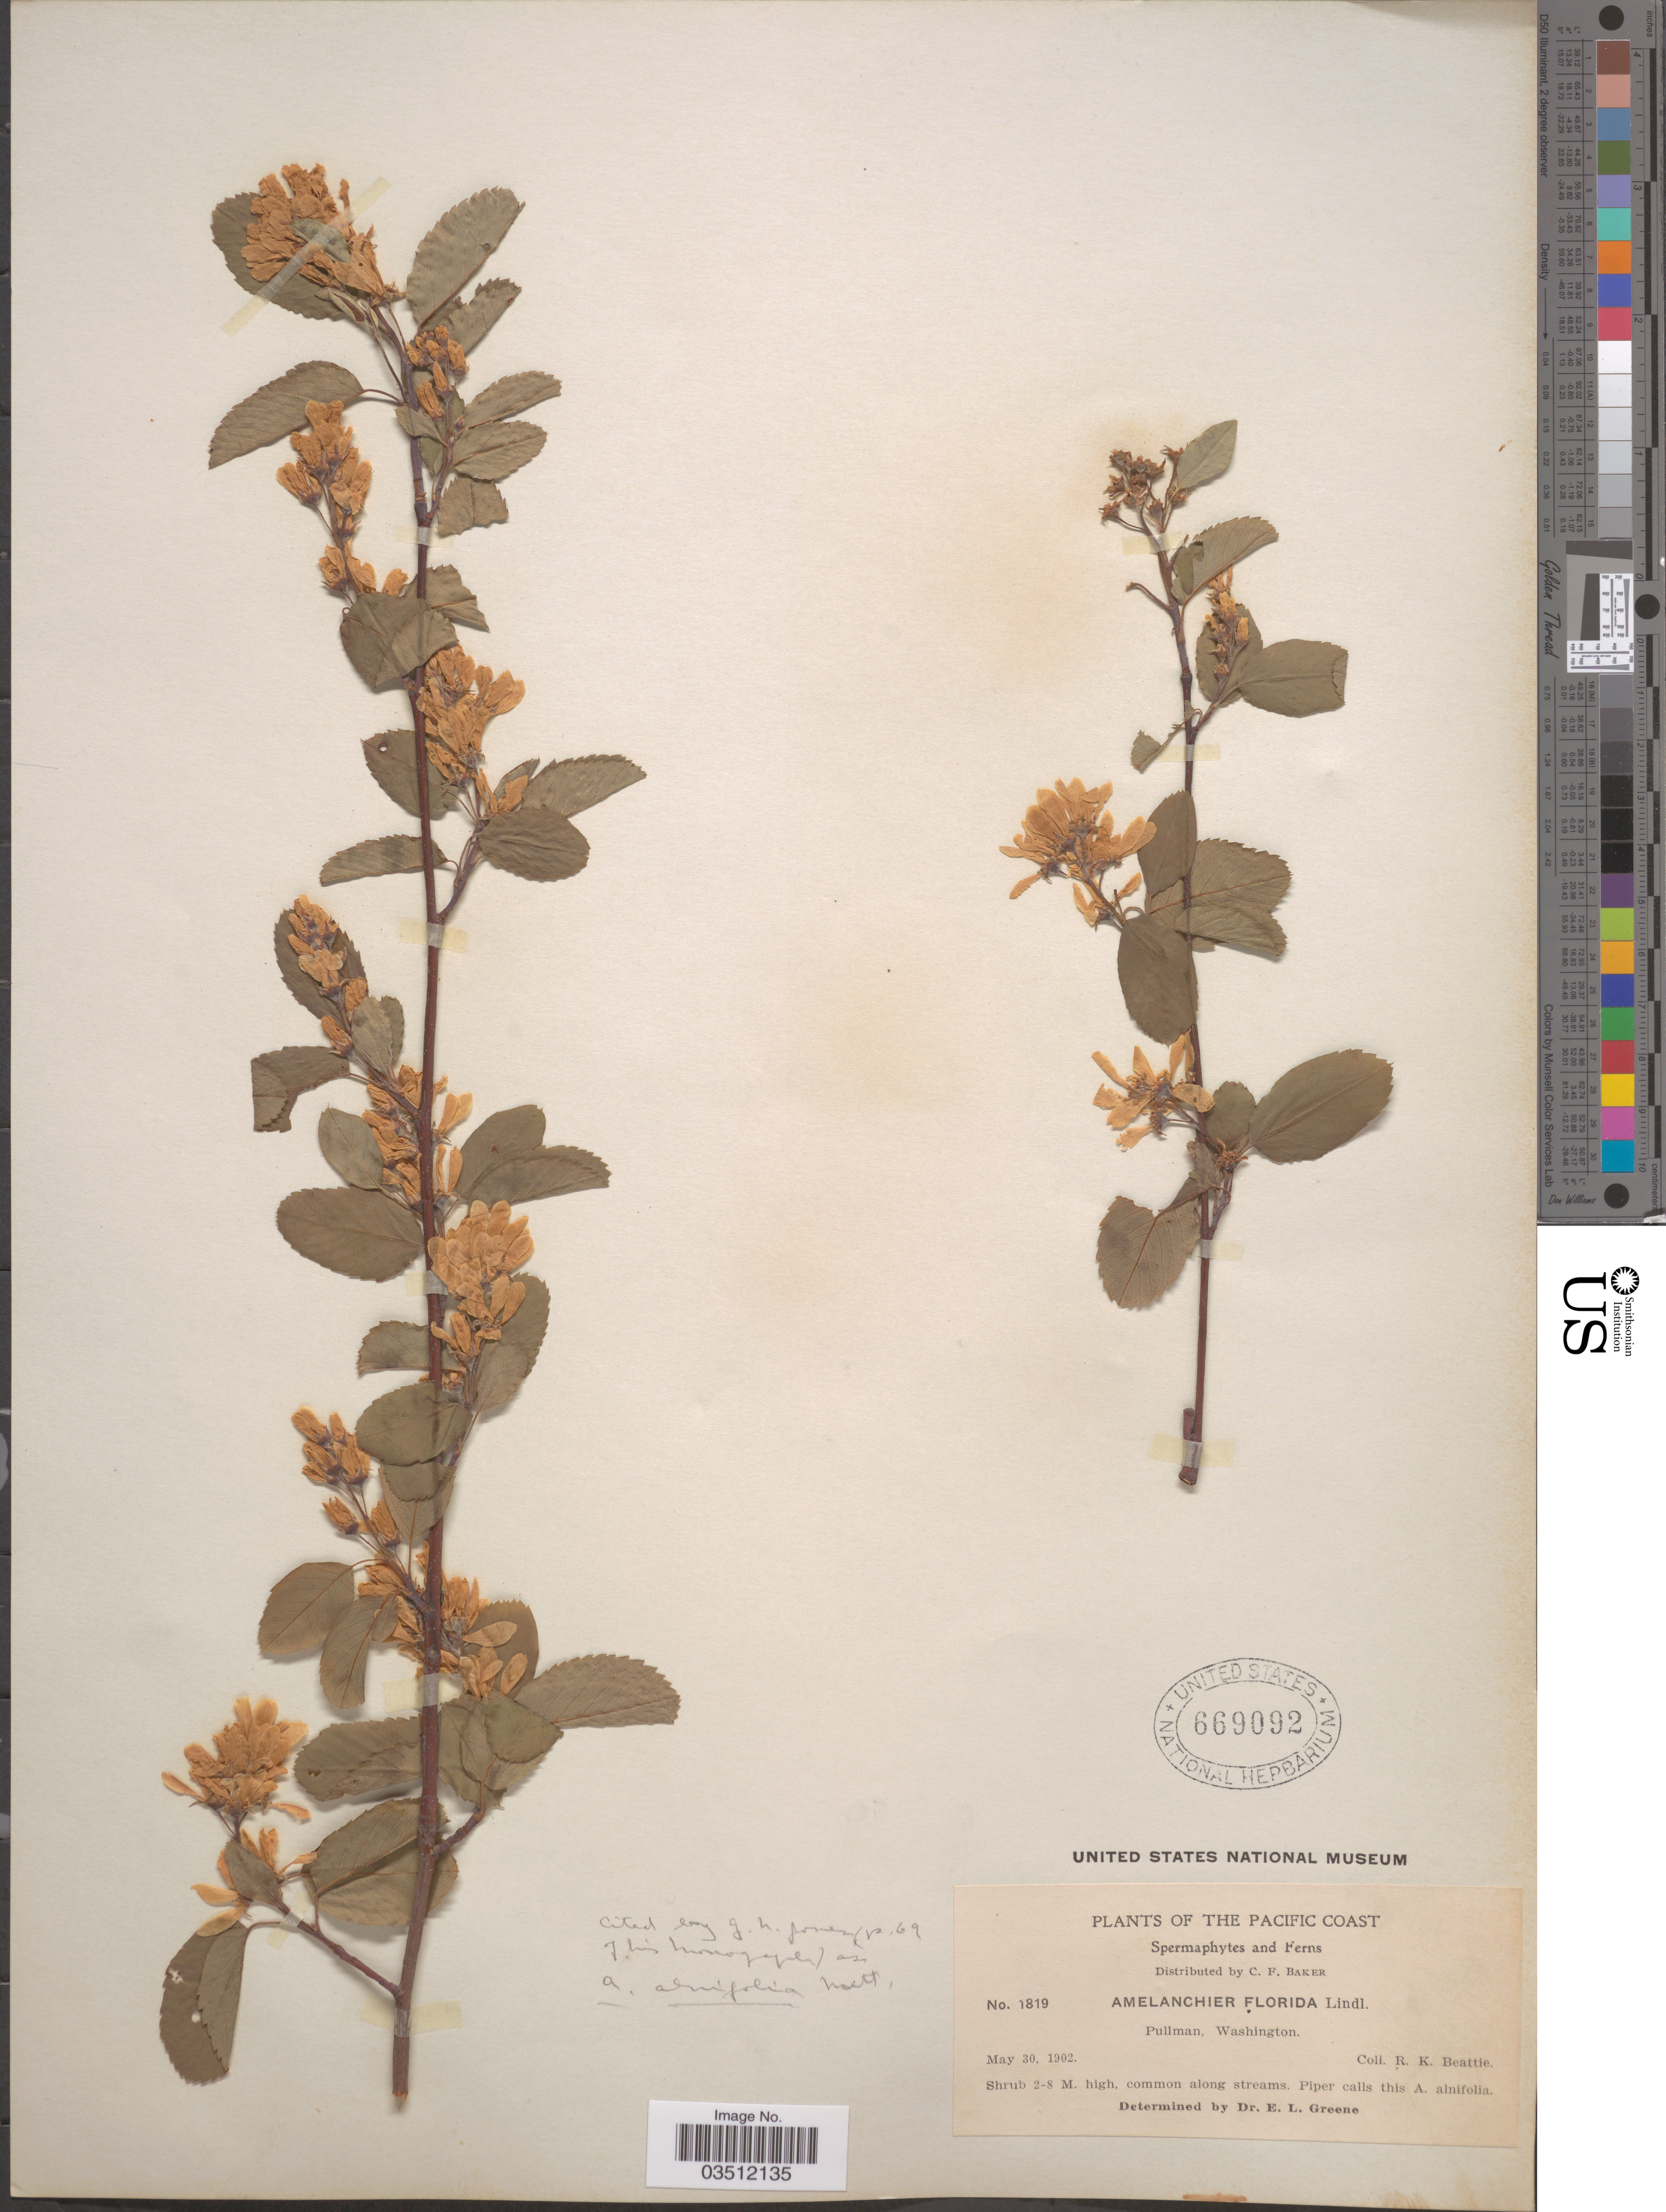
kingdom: Plantae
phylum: Tracheophyta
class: Magnoliopsida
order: Rosales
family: Rosaceae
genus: Amelanchier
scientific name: Amelanchier florida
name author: Lindl.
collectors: R. K. Beattie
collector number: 1819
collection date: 1902-05-30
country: United States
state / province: Washington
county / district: Whitman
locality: Pacific Coast. Pullman.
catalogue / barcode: US 669092